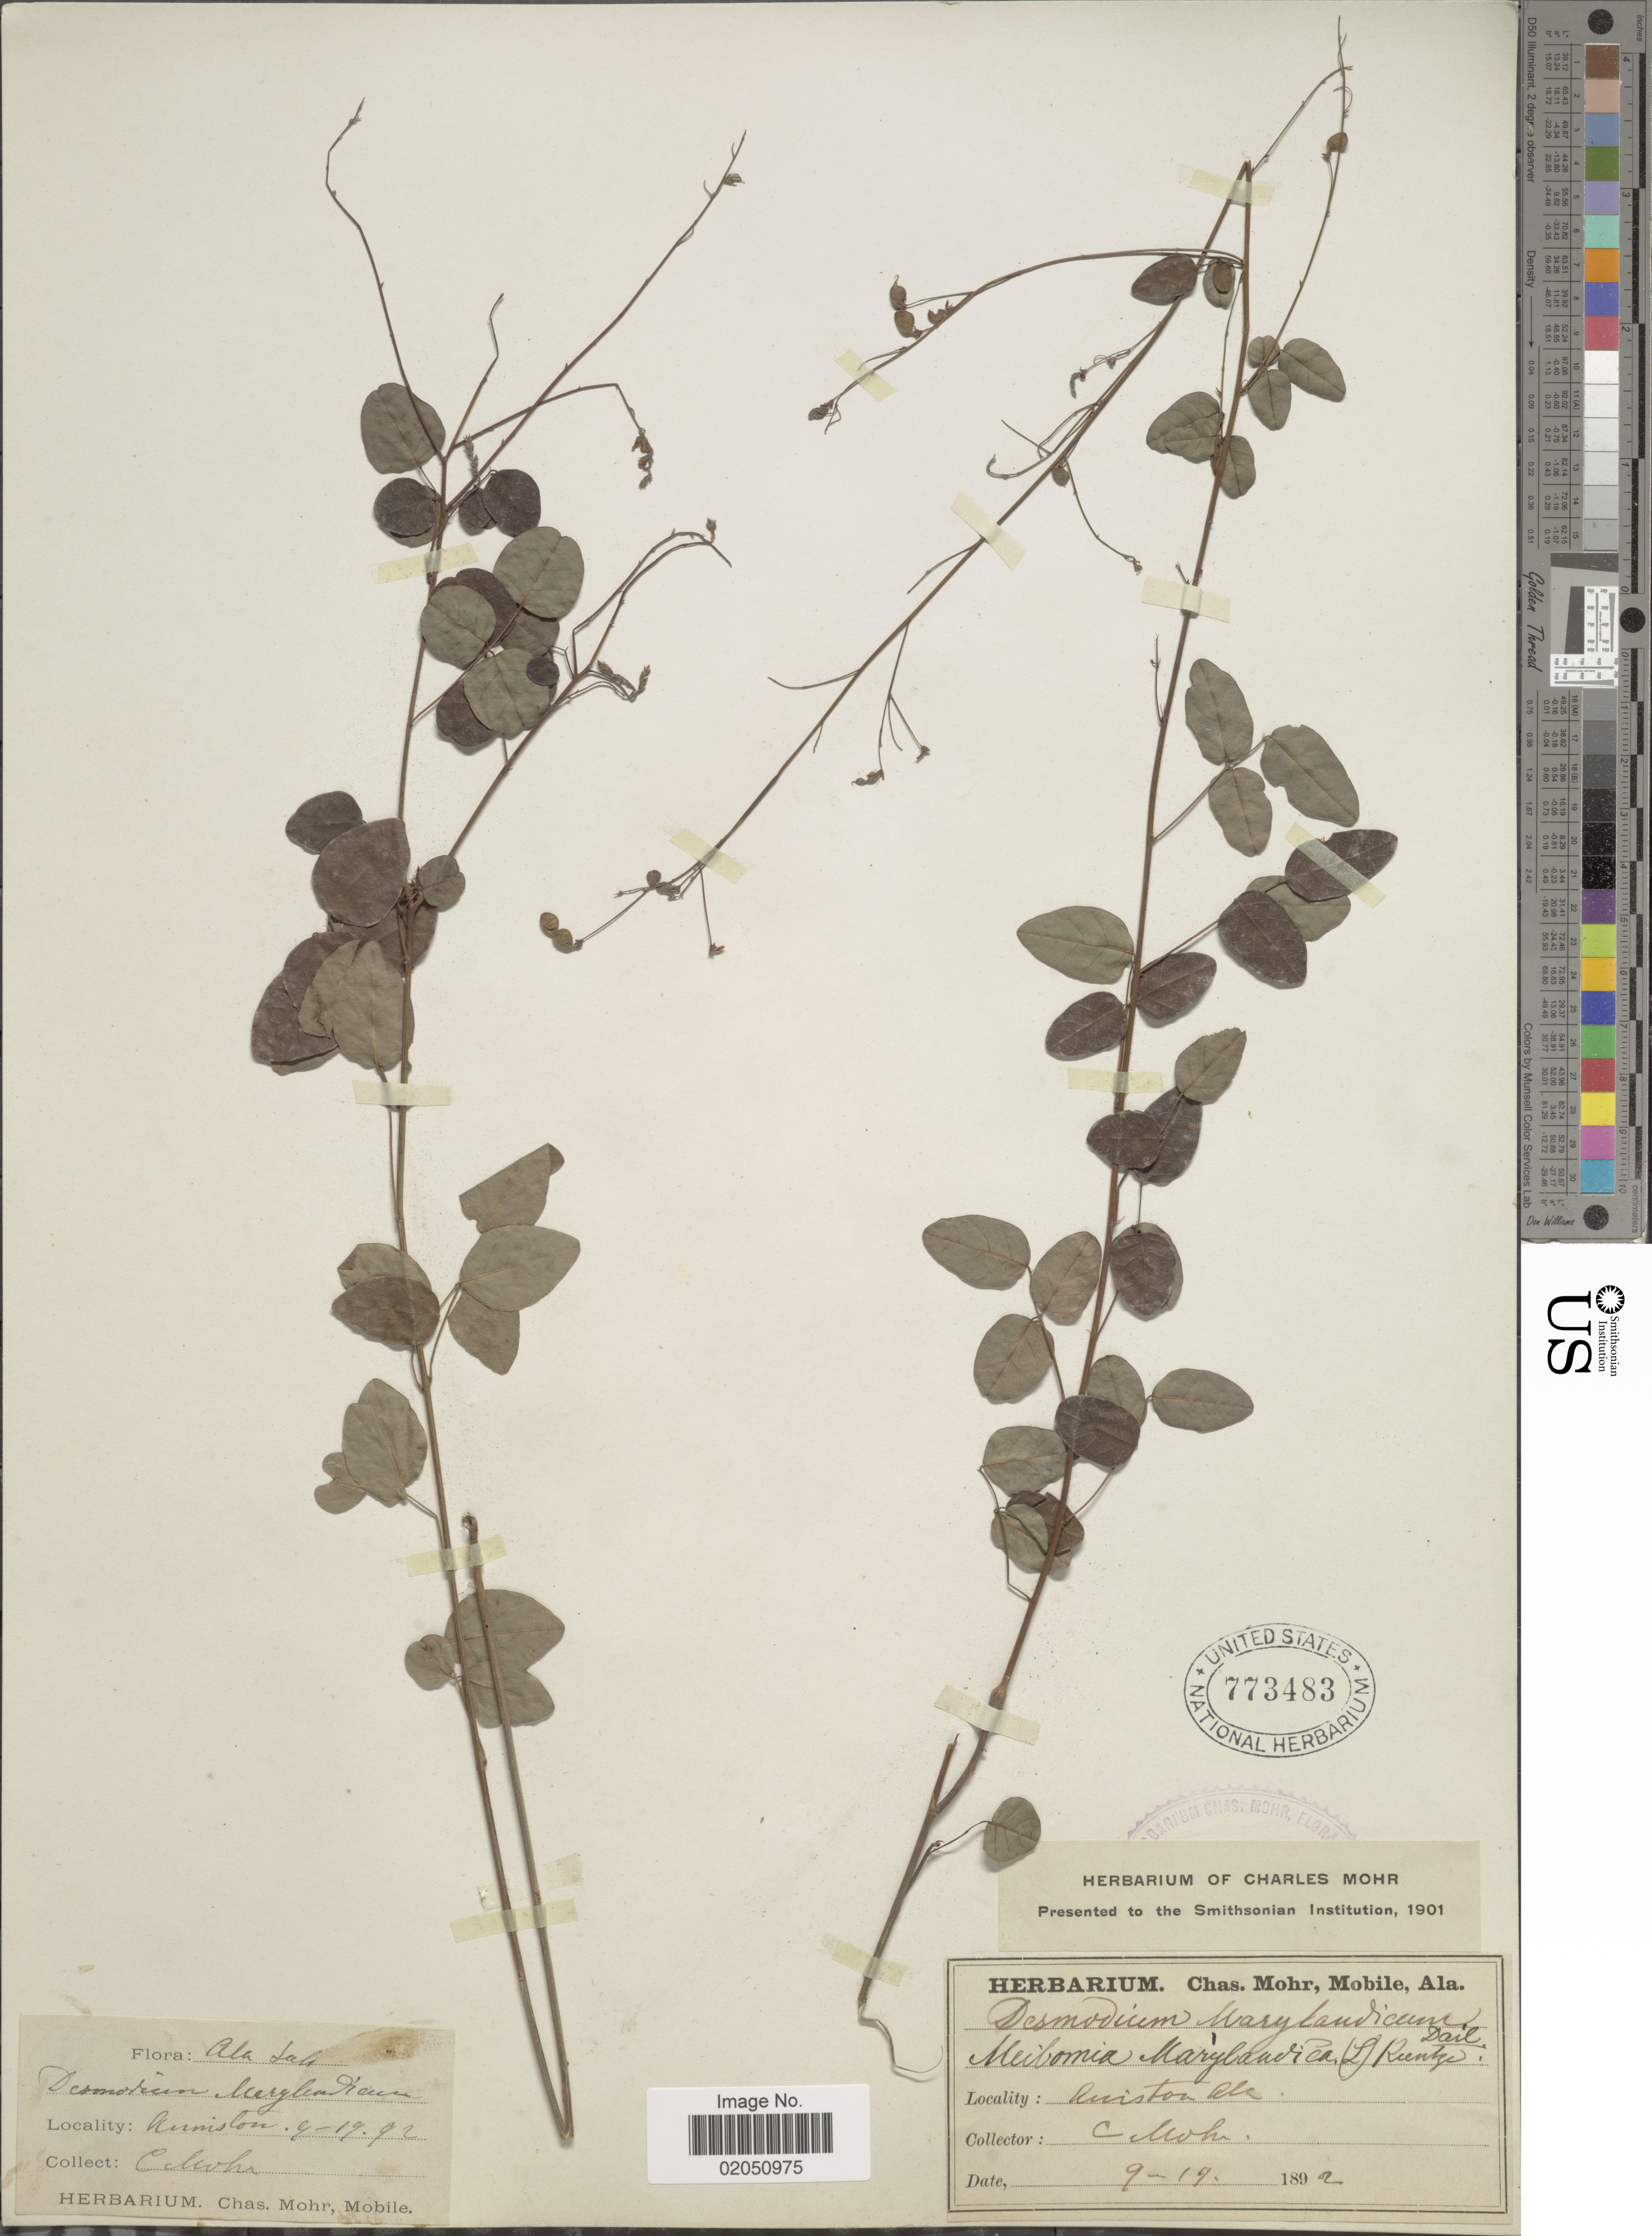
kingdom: Plantae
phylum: Tracheophyta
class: Magnoliopsida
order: Fabales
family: Fabaceae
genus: Desmodium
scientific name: Desmodium marilandicum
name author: Darl.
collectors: C. T. Mohr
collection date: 1892-09-19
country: United States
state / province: Alabama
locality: Aniston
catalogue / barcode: US 773483